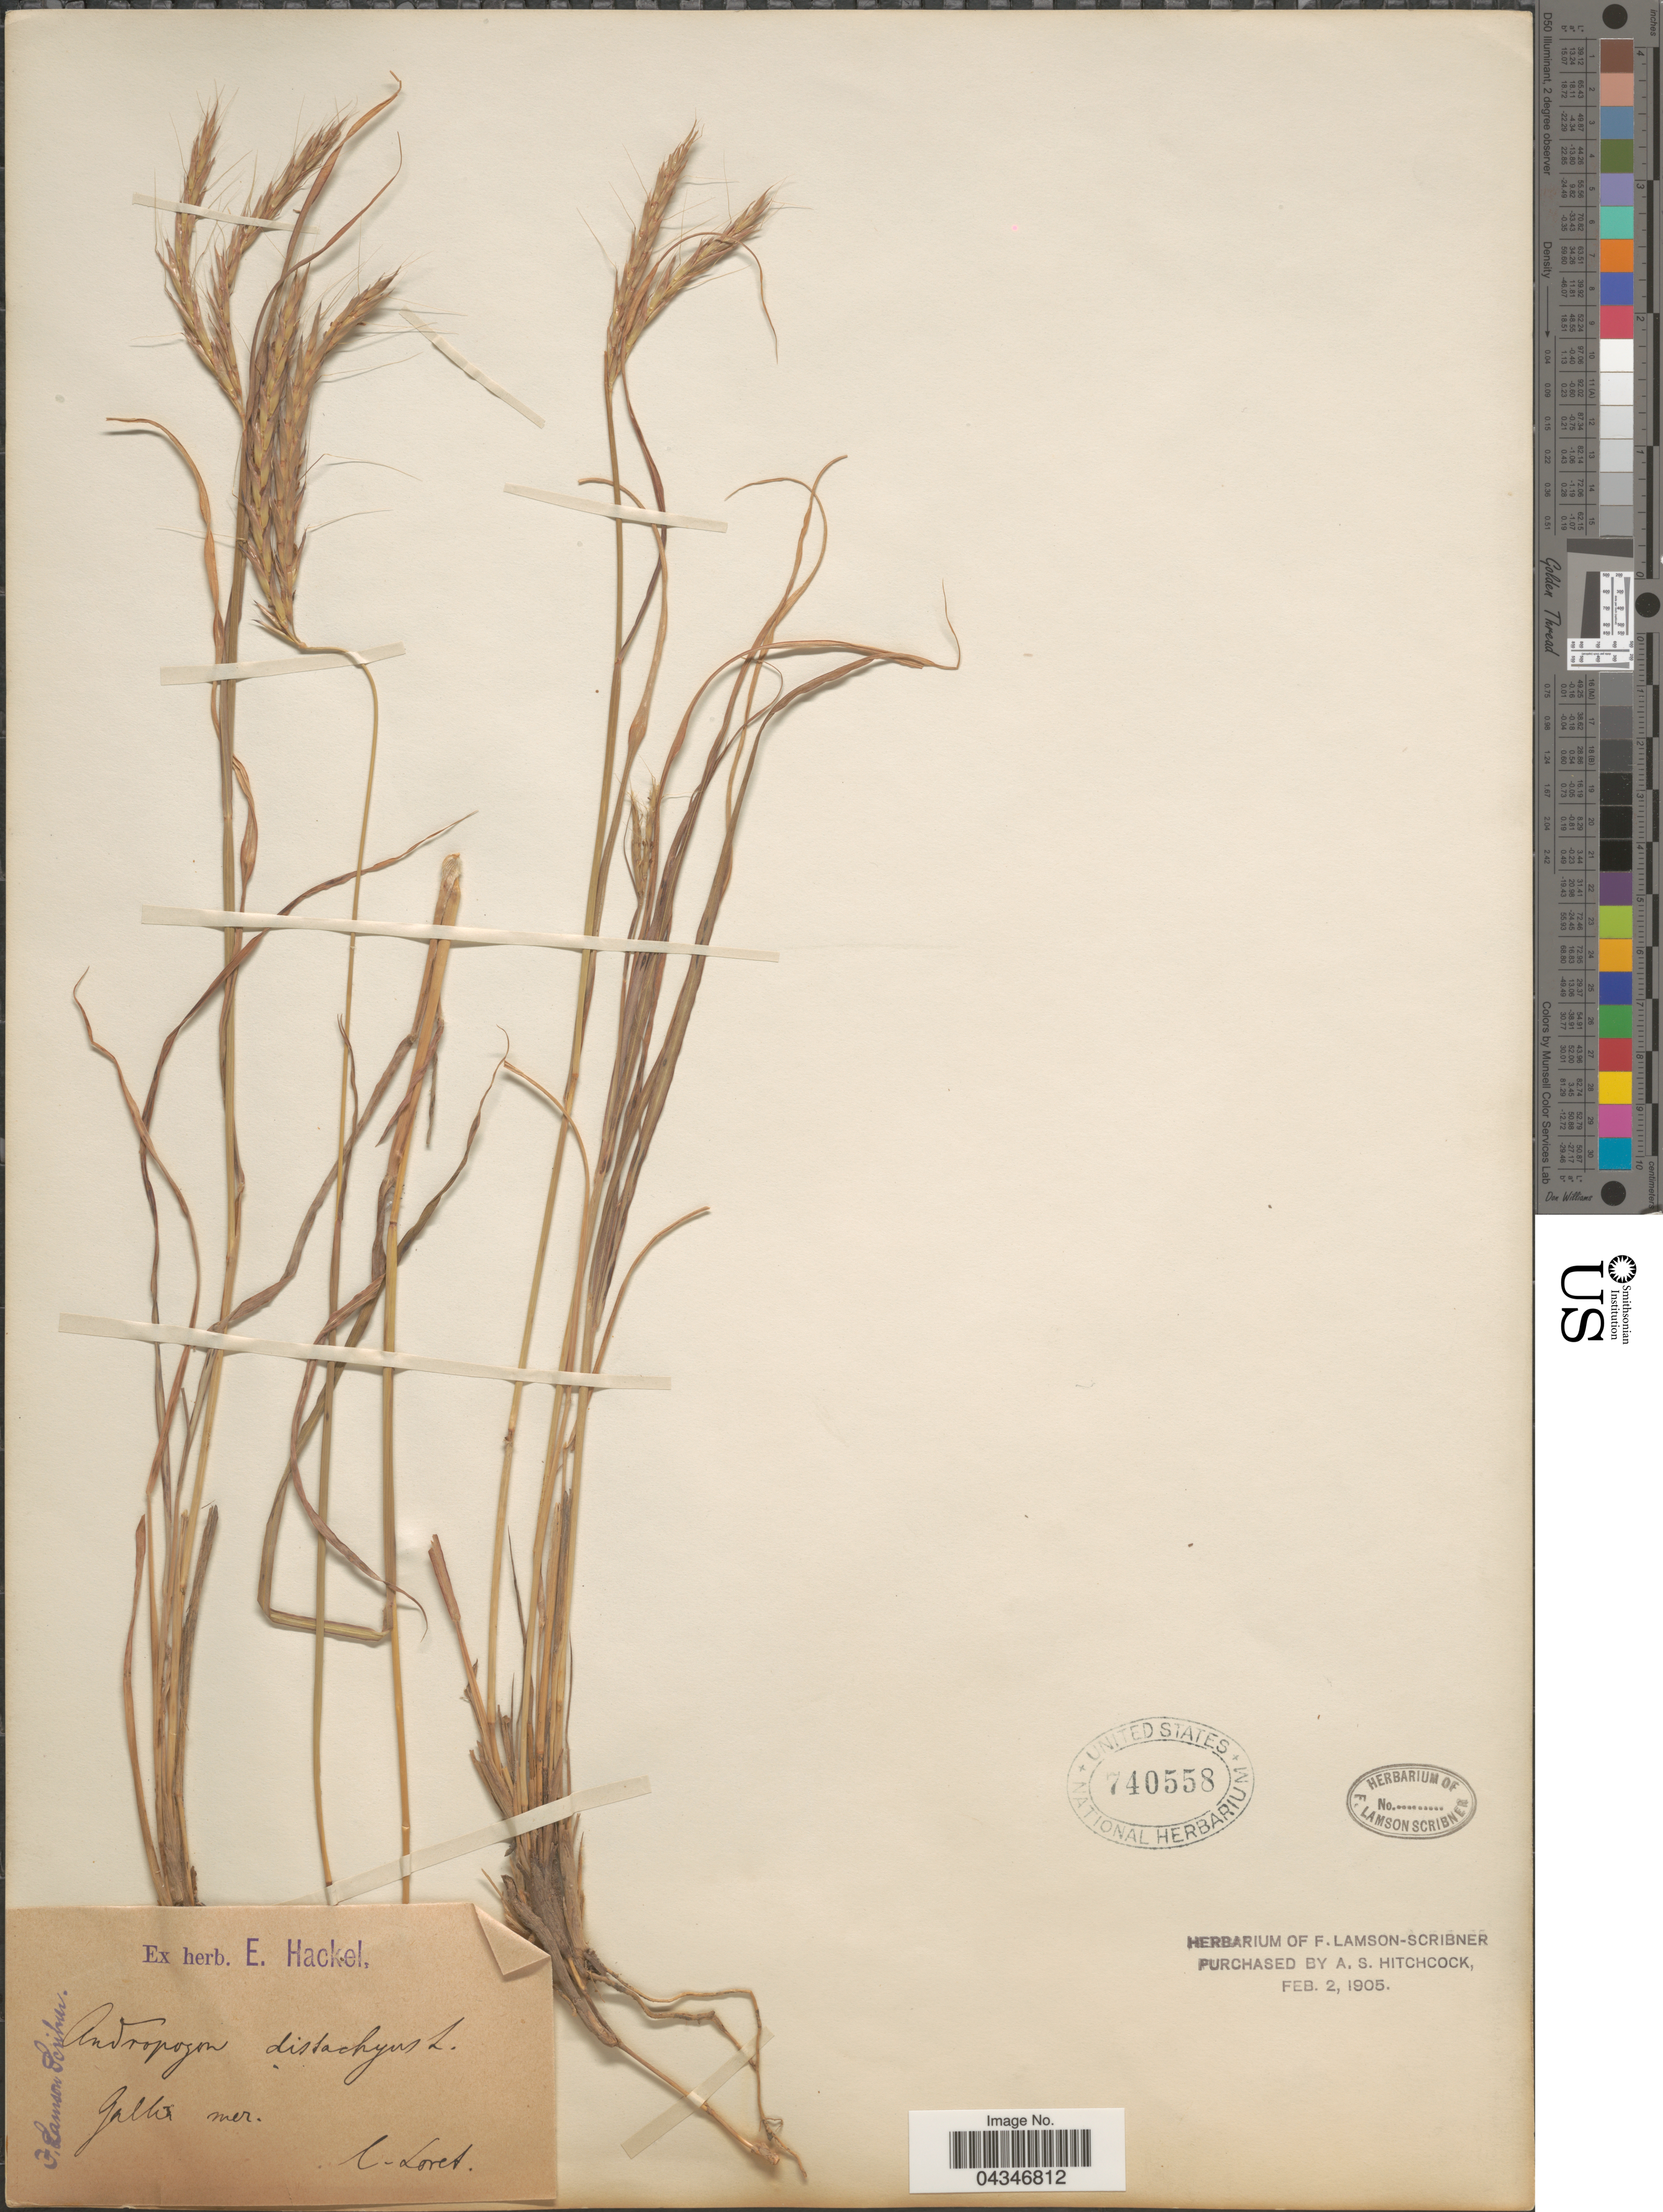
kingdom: Plantae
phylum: Tracheophyta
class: Liliopsida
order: Poales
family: Poaceae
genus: Andropogon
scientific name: Andropogon distachyos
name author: L.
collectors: Loret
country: France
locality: Gallia mer.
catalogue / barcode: US 740558